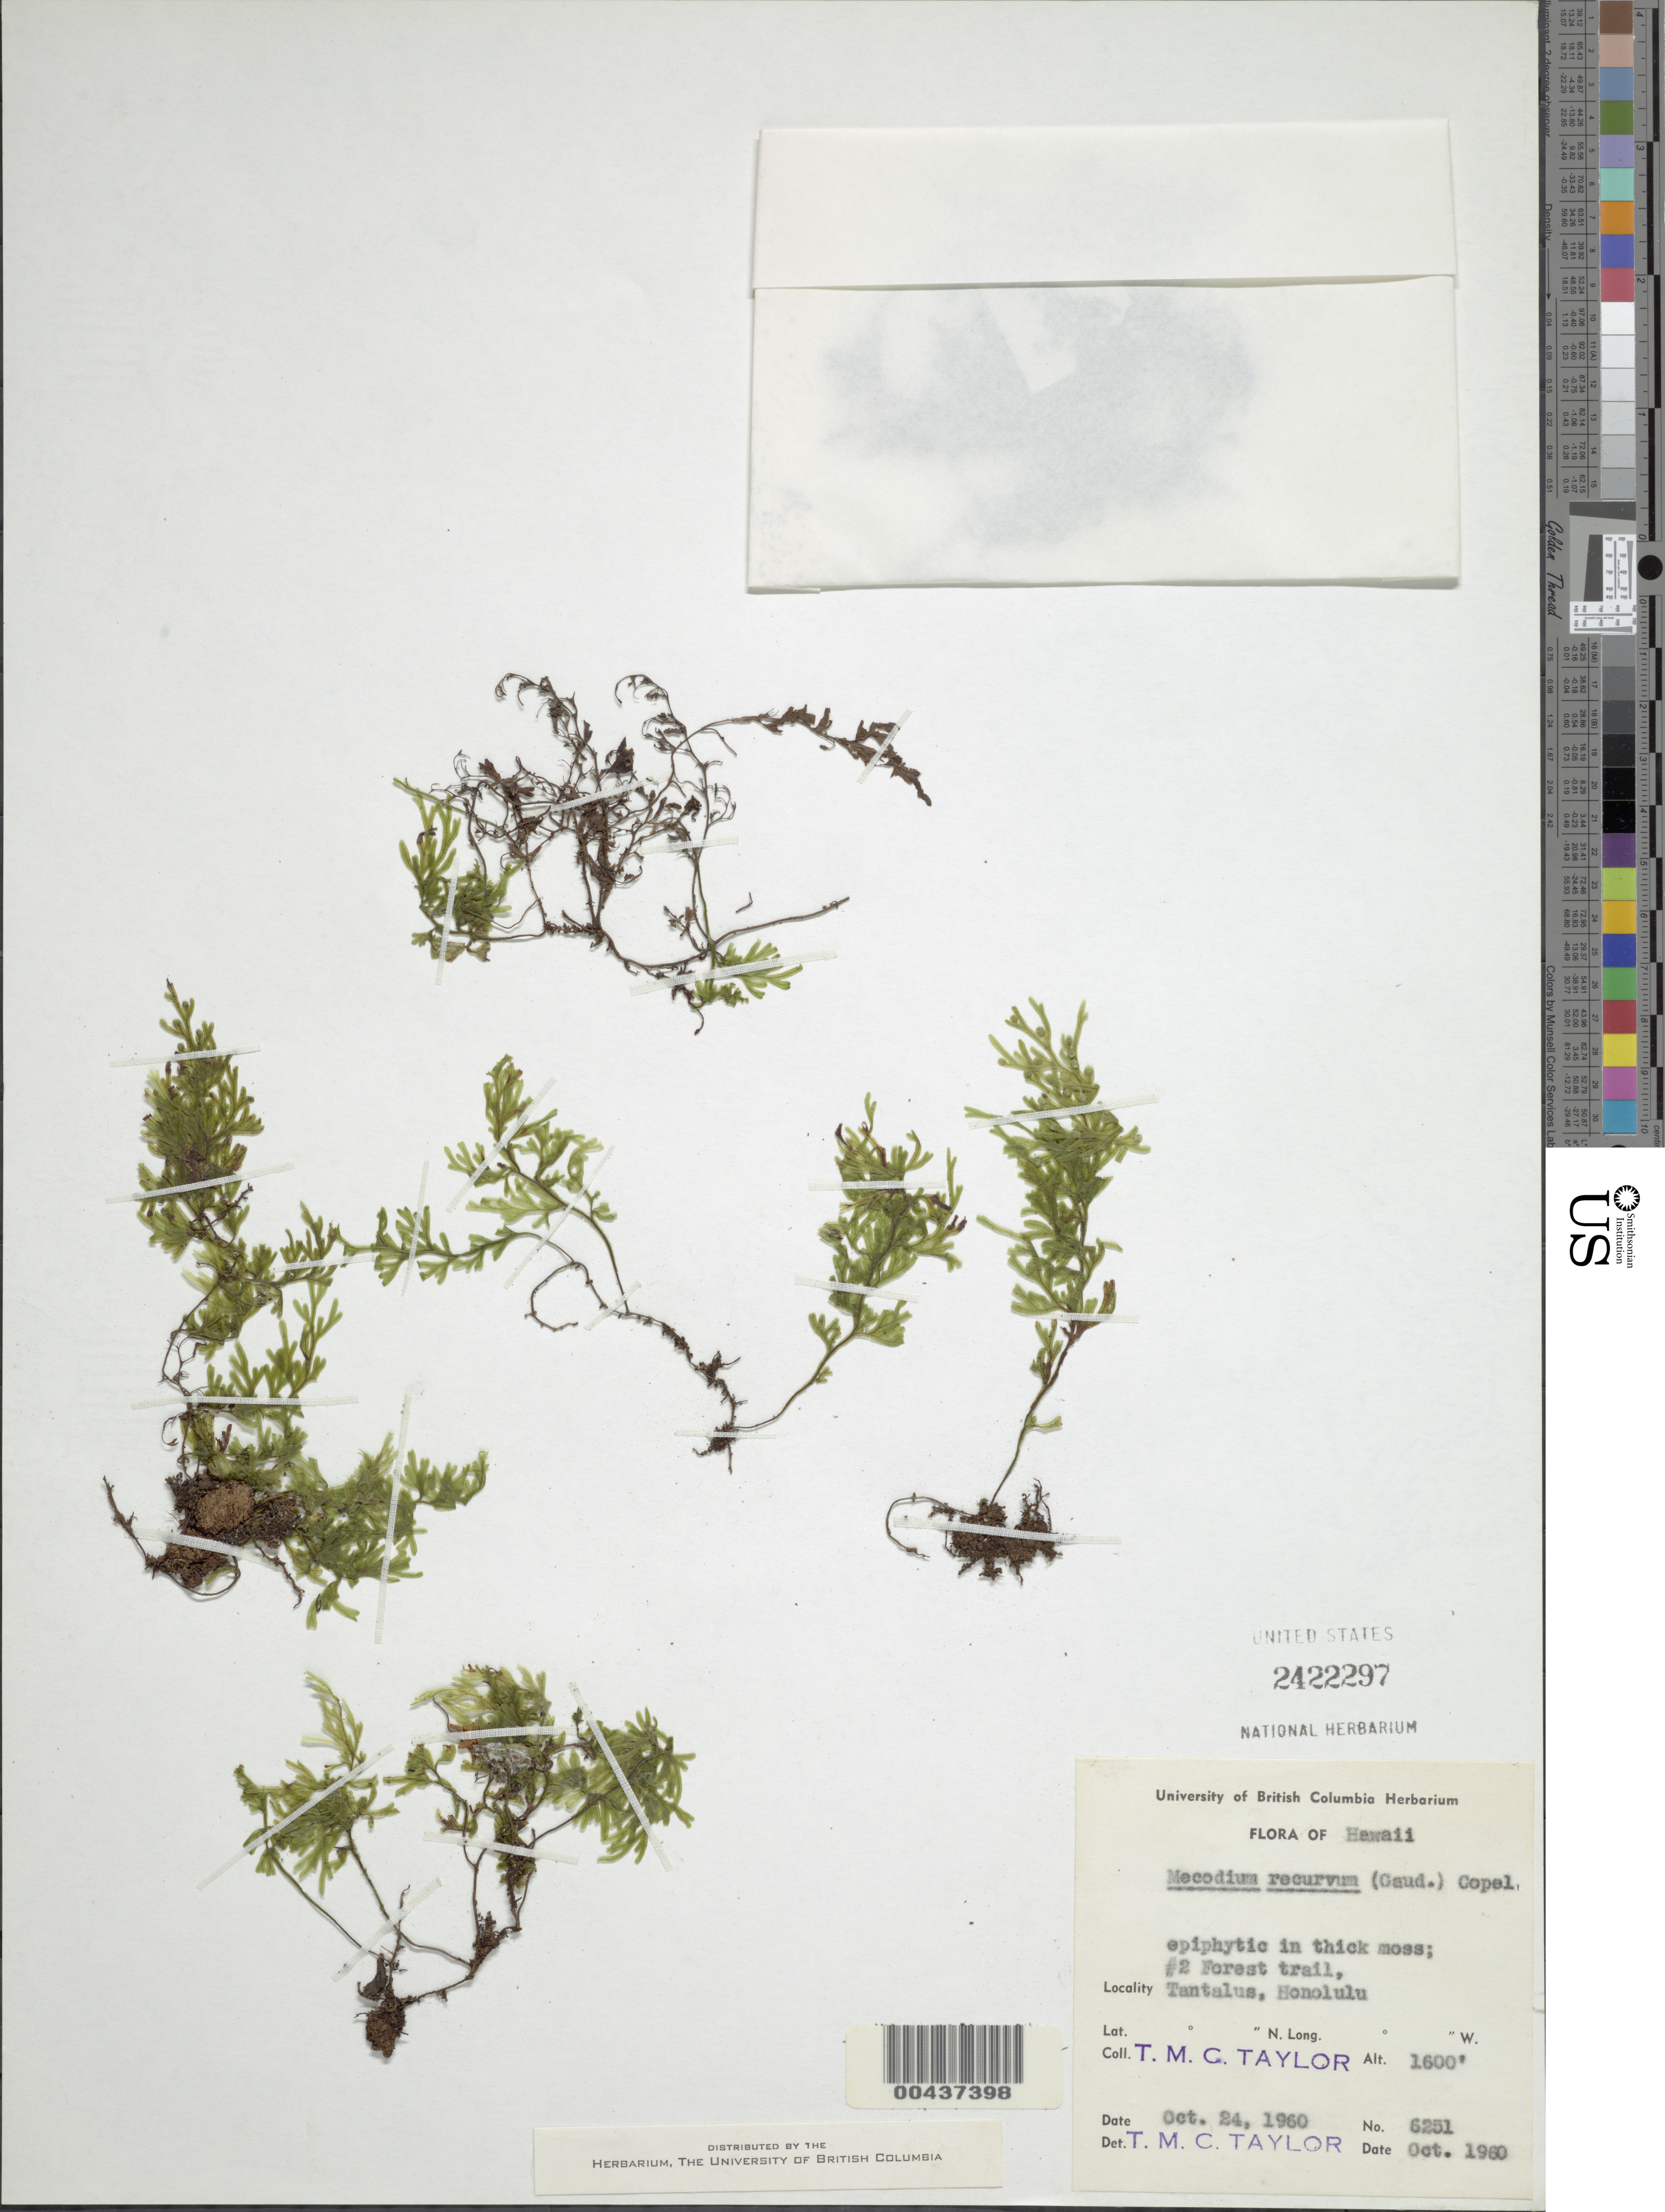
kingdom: Plantae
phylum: Tracheophyta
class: Polypodiopsida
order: Hymenophyllales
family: Hymenophyllaceae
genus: Hymenophyllum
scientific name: Hymenophyllum recurvum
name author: Gaudich.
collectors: T. M. C. Taylor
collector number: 6251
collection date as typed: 24 Oct 1960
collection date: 1960-10-24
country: United States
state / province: Hawaii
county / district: Honolulu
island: Oahu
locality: #2 Forest Trail, Tantalus, Honolulu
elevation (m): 488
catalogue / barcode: US 2422297